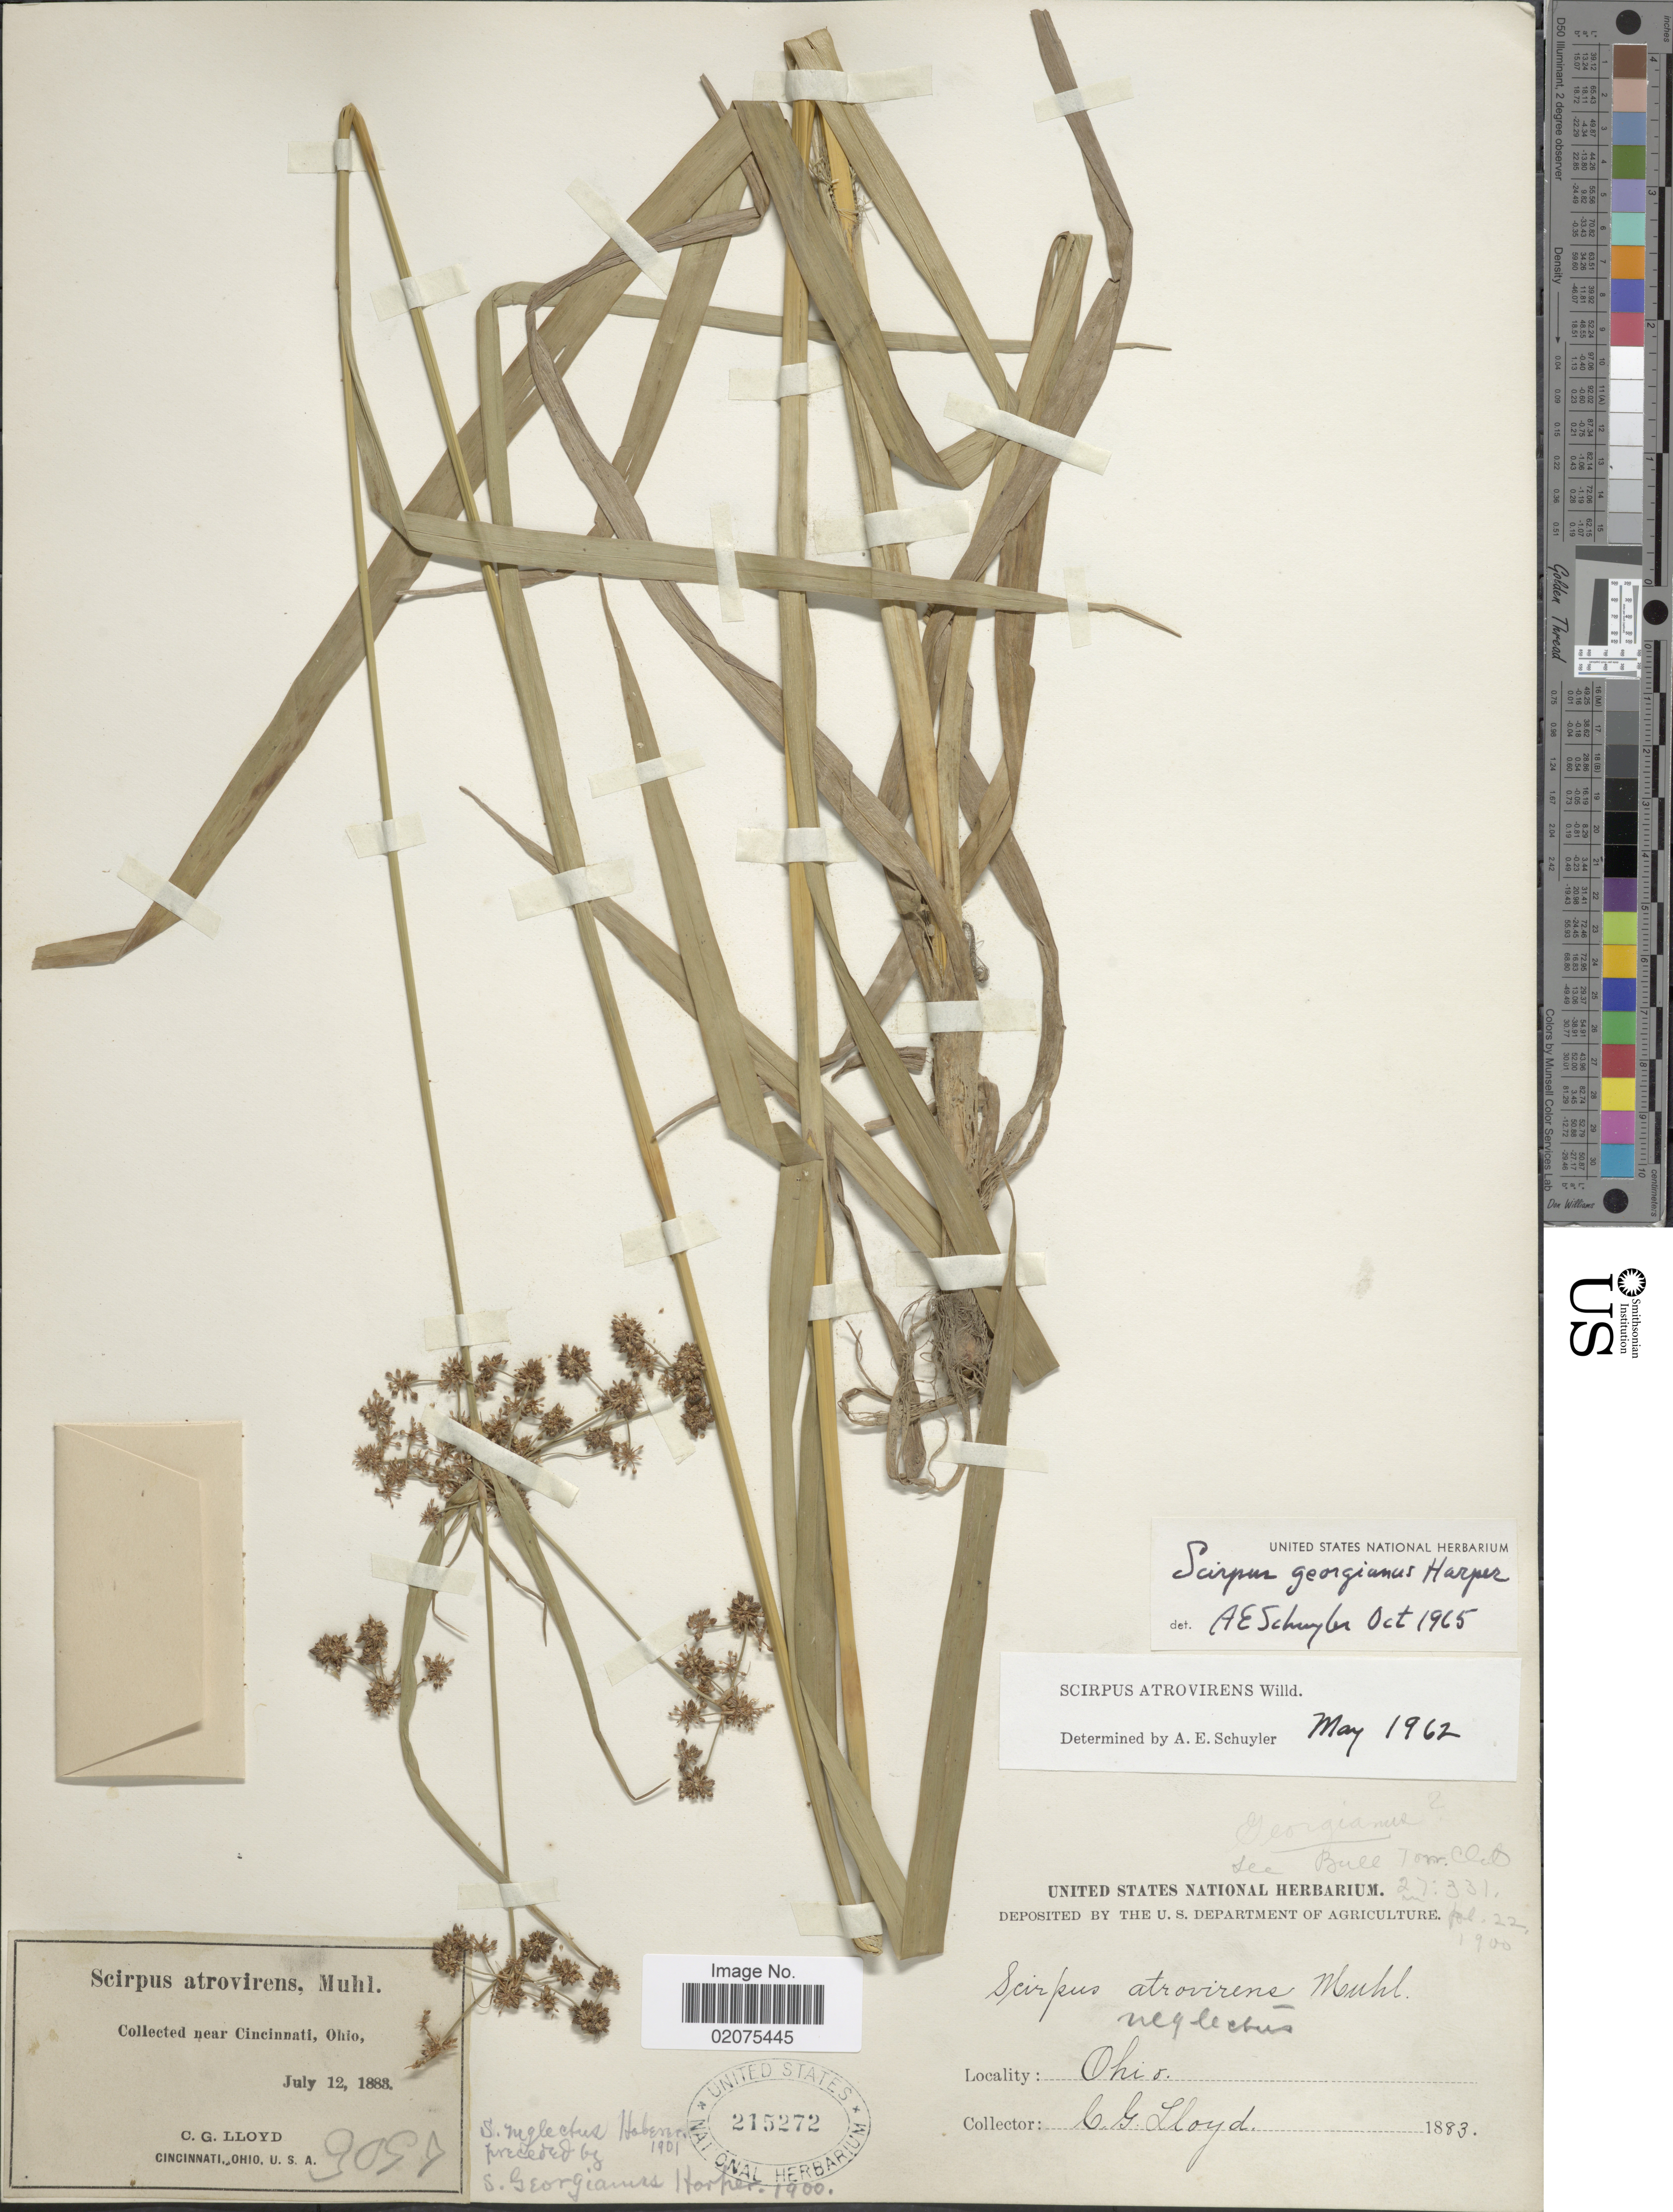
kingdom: Plantae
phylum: Tracheophyta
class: Liliopsida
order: Poales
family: Cyperaceae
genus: Scirpus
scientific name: Scirpus georgianus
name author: R.M. Harper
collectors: C. G. Lloyd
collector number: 3097*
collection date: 1883-07-12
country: United States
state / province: Ohio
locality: Near Cincinnati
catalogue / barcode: US 215272